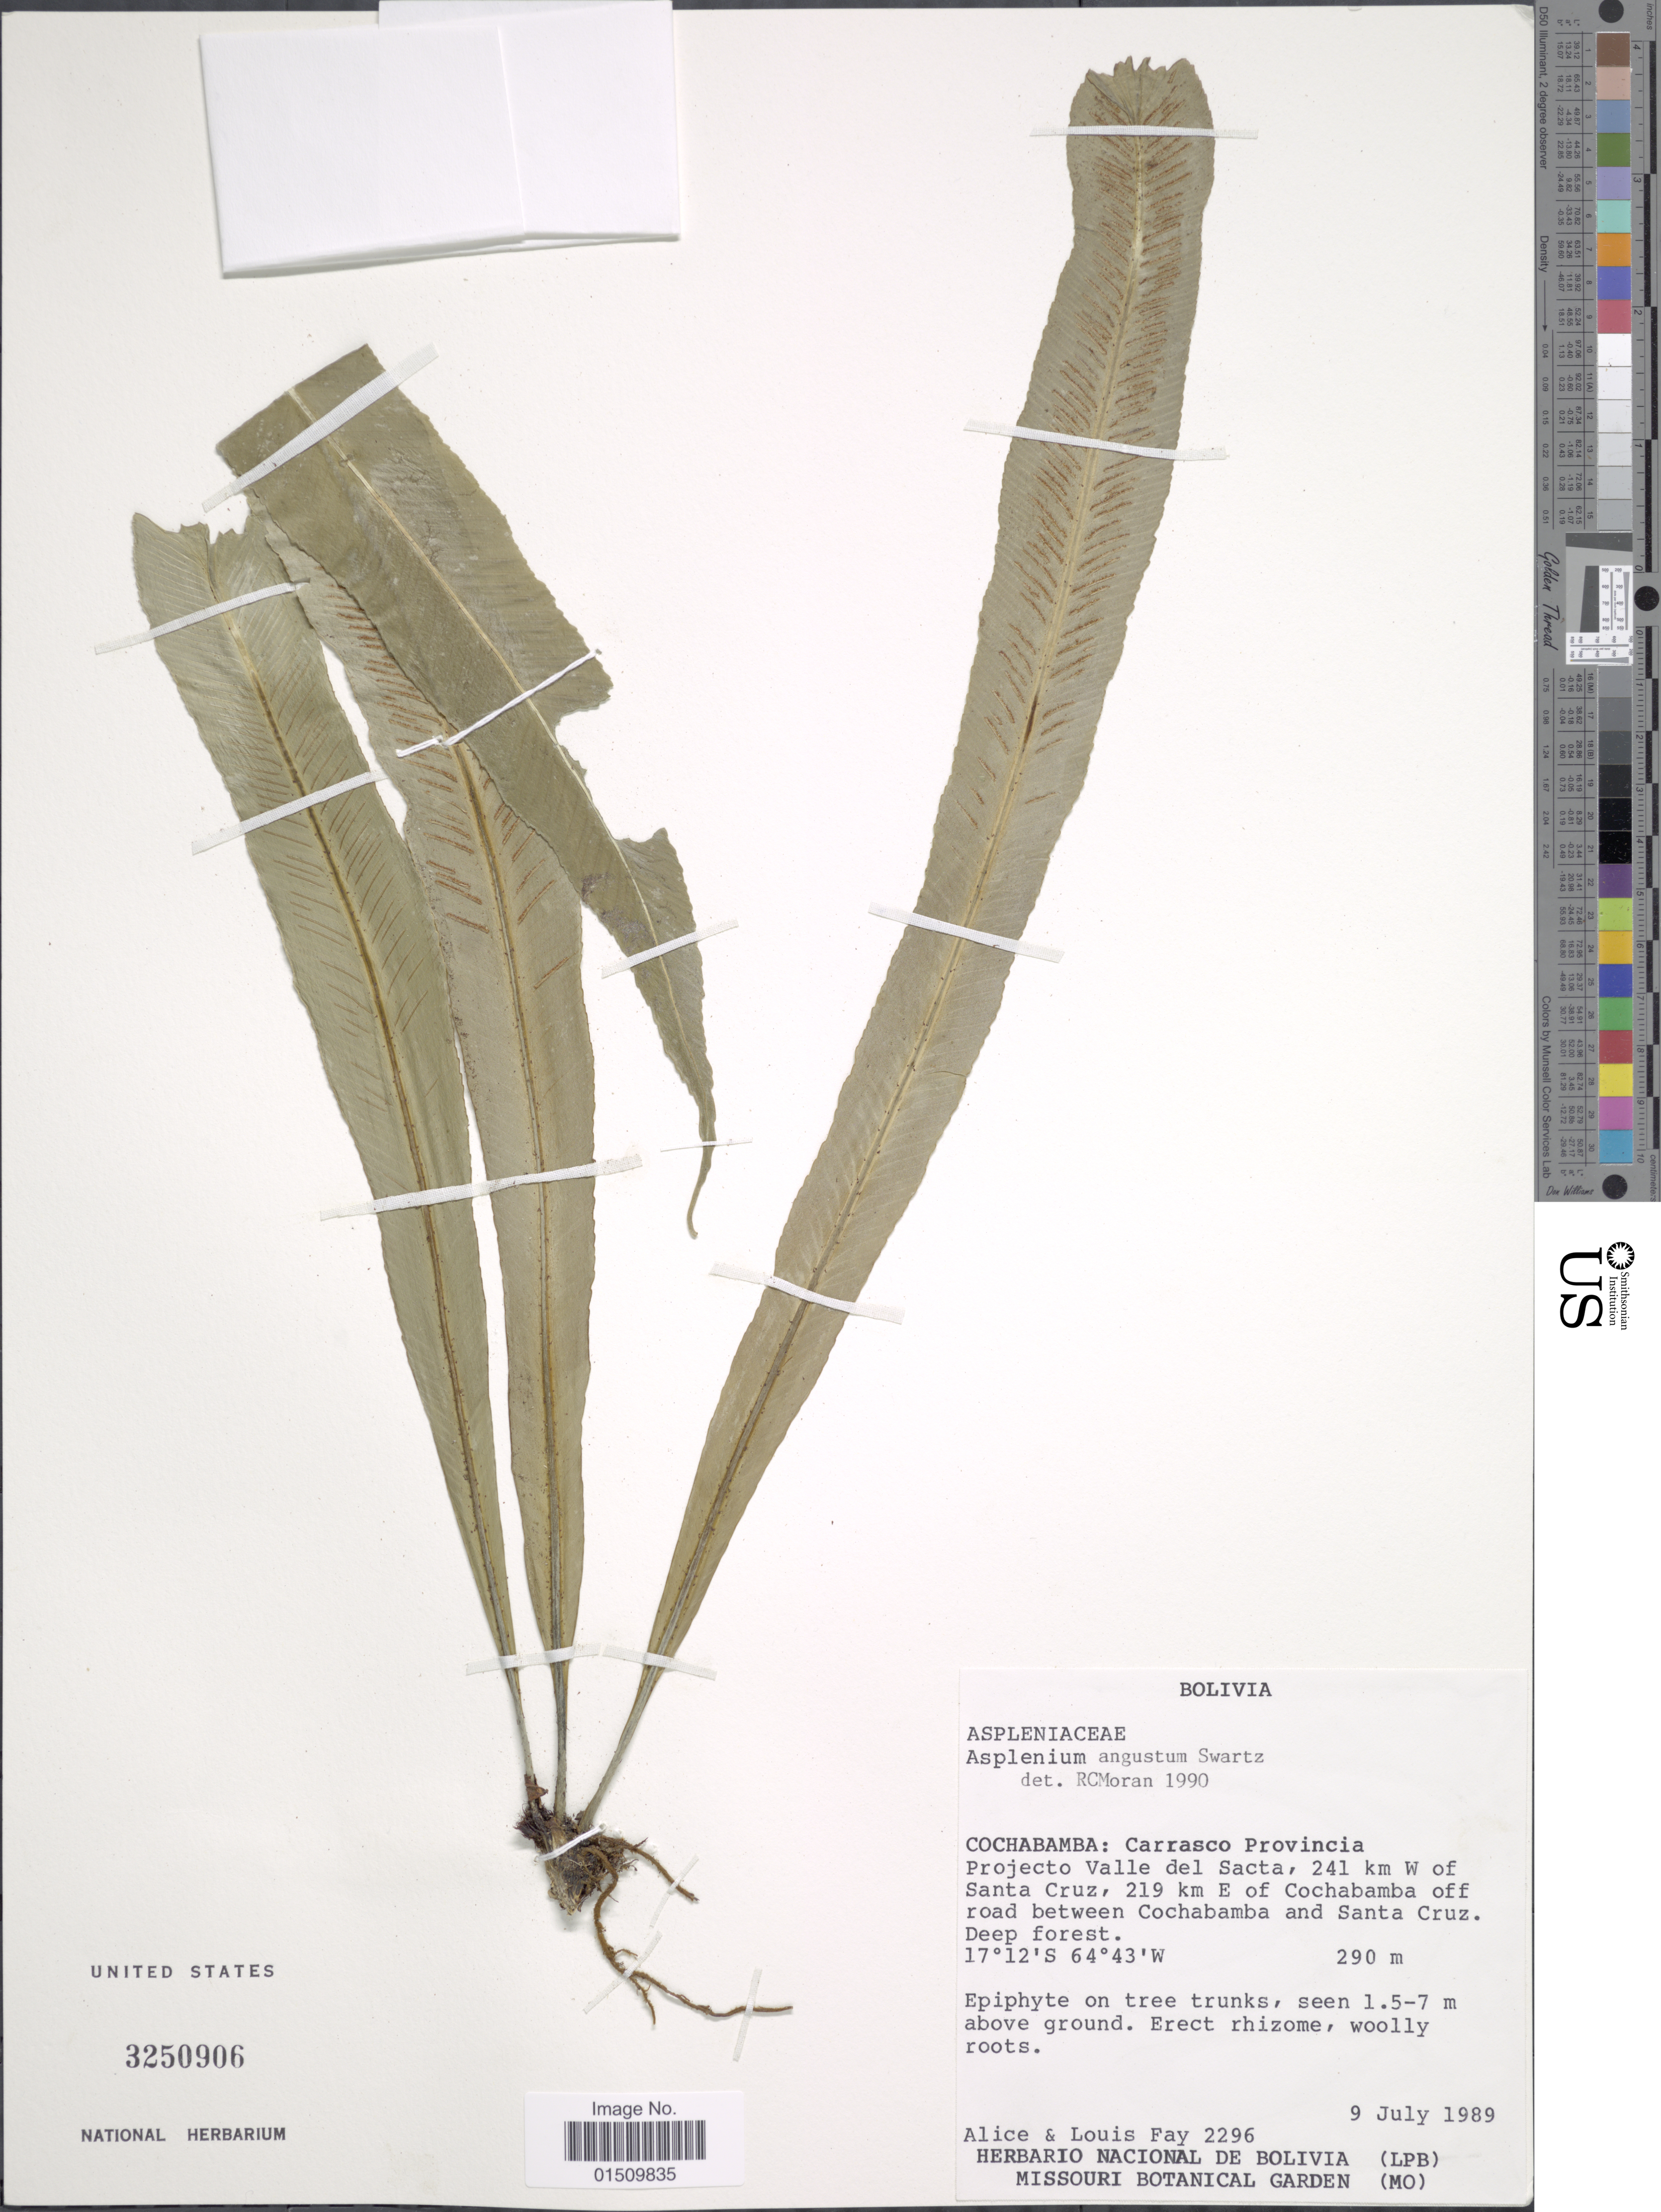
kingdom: Plantae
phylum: Tracheophyta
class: Polypodiopsida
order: Polypodiales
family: Aspleniaceae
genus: Asplenium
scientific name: Asplenium angustum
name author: Sw.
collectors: A. Fay & L. Fay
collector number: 2296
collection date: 1989-07-09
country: Bolivia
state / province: Cochabamba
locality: Bolivia, Carrasco Provincia, Projecto Valle del Sacta, 241 km W of Santa Cruz, 219 km E of Cochamba and Santa Cruz.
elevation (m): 290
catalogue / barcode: US 3250906